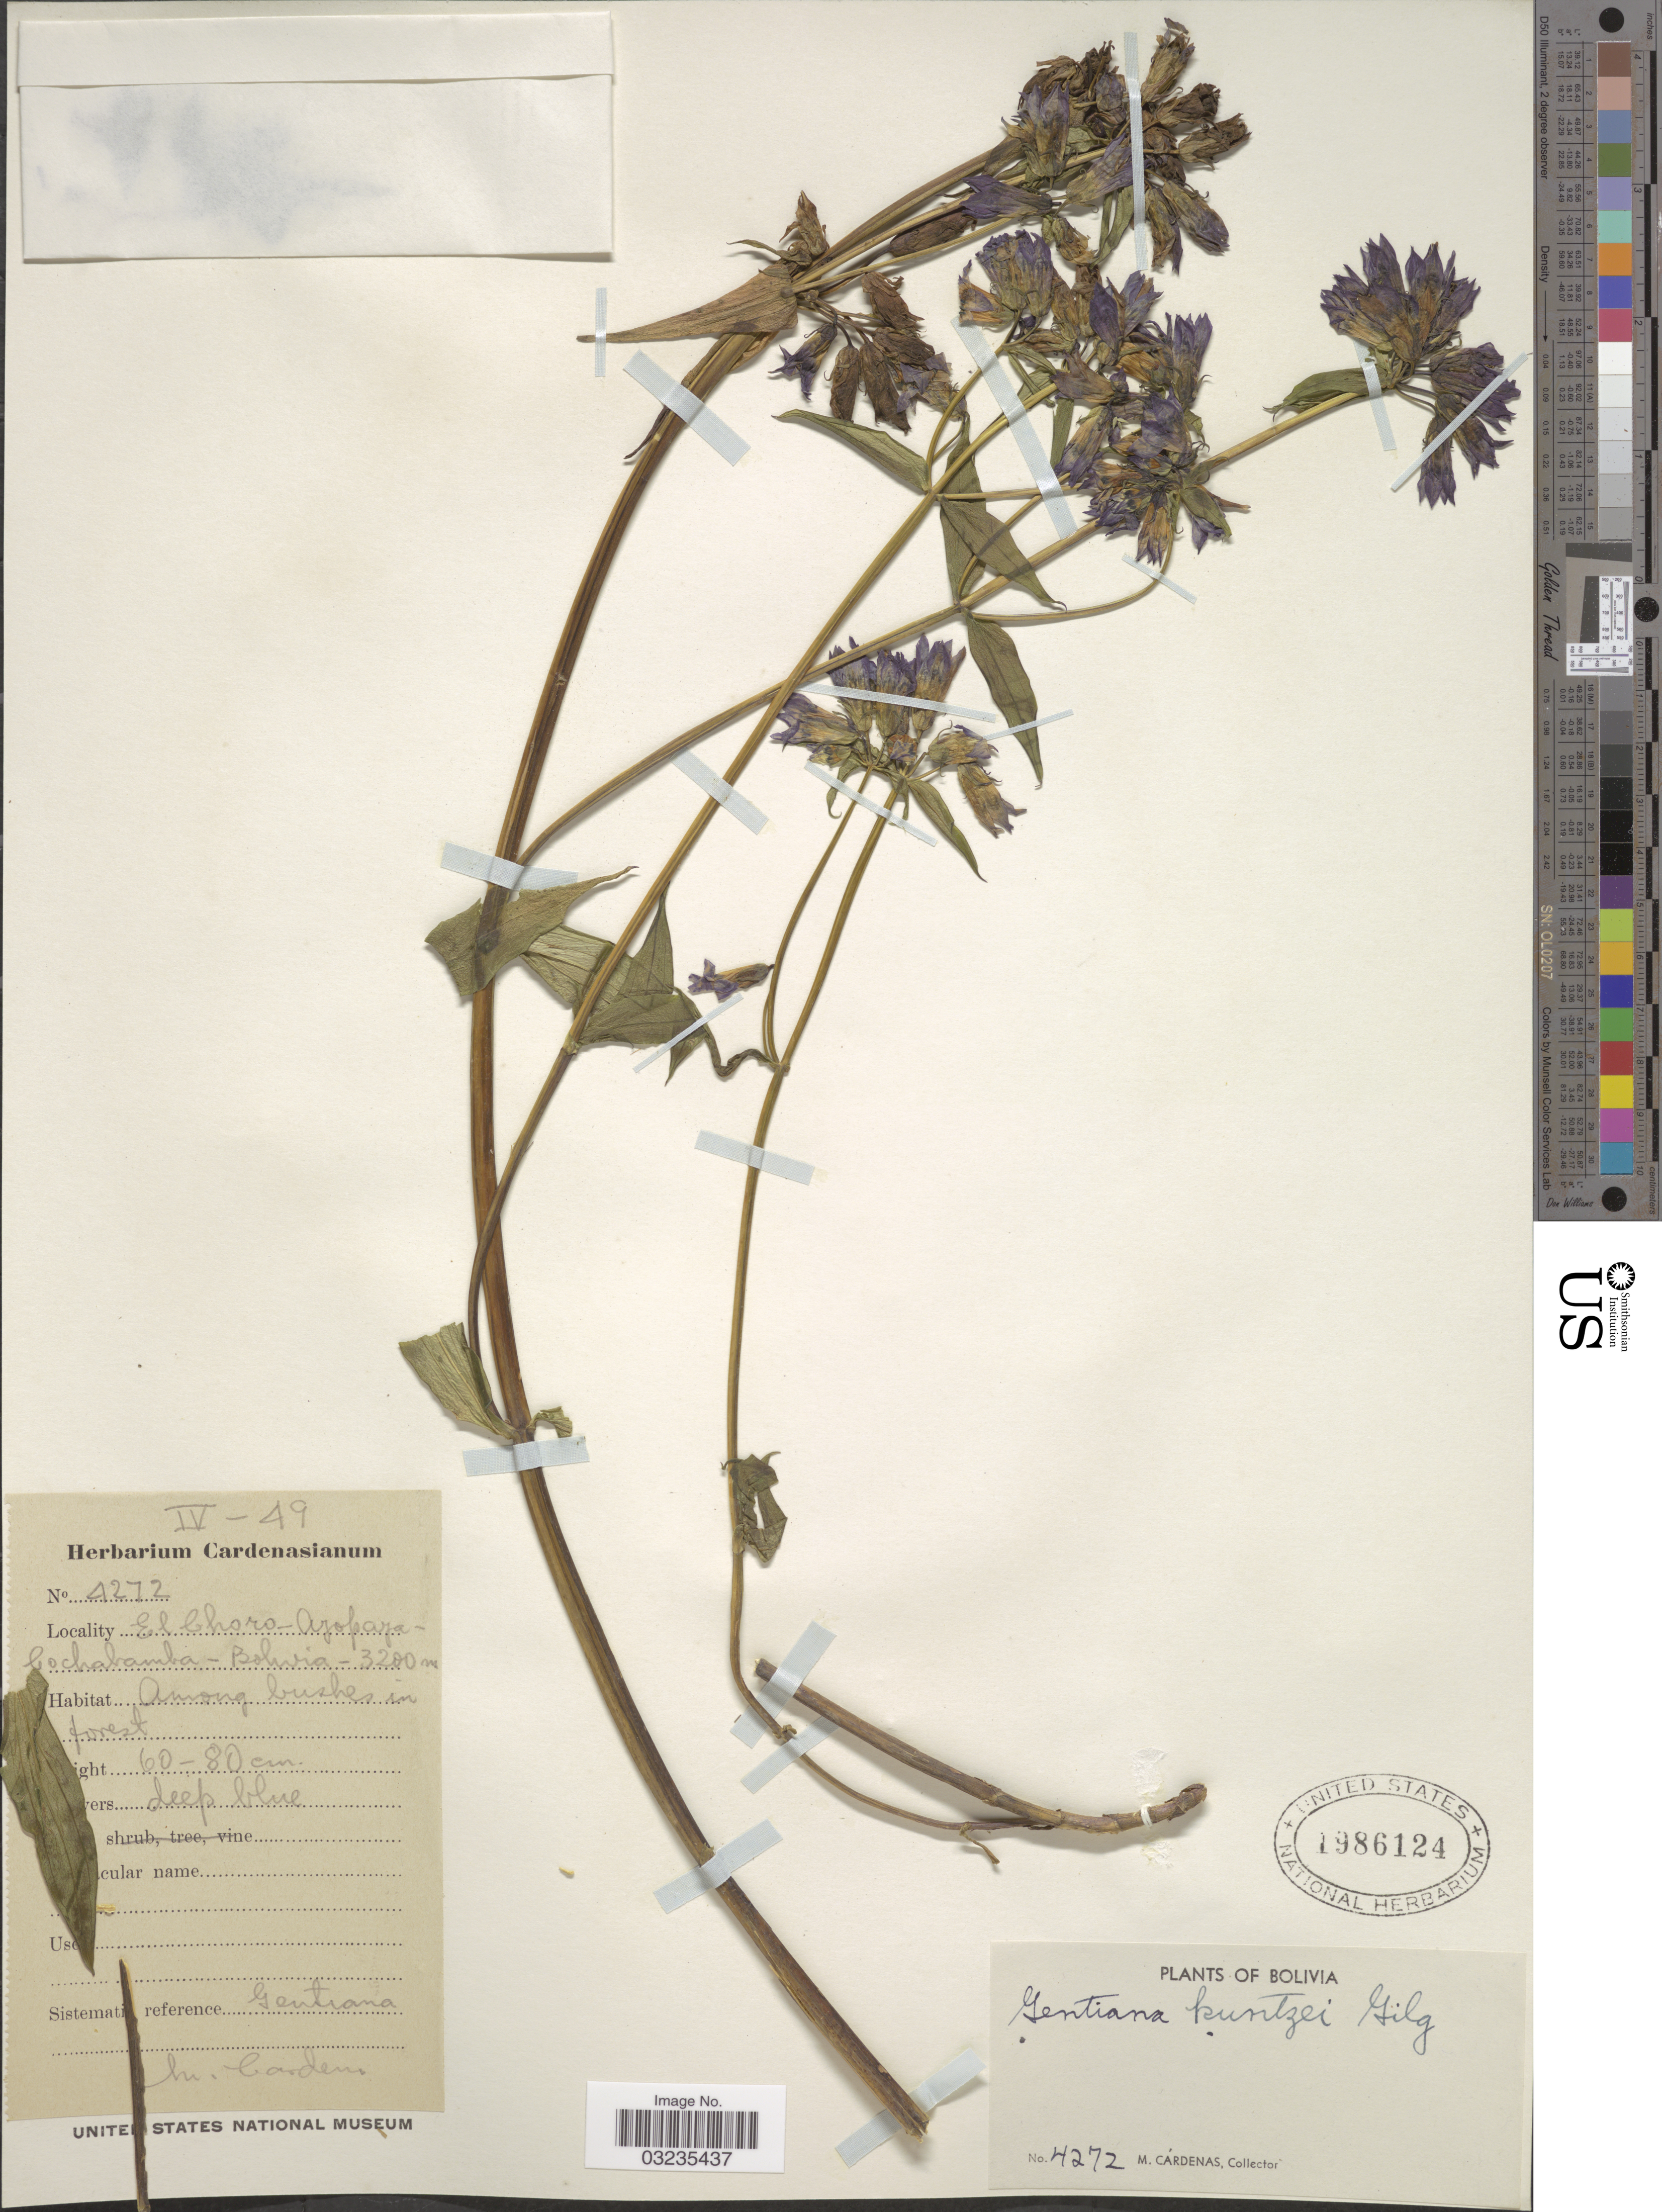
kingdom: Plantae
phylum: Tracheophyta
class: Magnoliopsida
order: Gentianales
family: Gentianaceae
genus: Gentiana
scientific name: Gentiana kuntzei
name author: Gilg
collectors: M. Cárdenas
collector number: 4272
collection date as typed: Transcribed d/m/y: /4/49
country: Bolivia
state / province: Cochabamba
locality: El Choro - Ayopaya.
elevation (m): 3200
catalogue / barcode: US 1986124